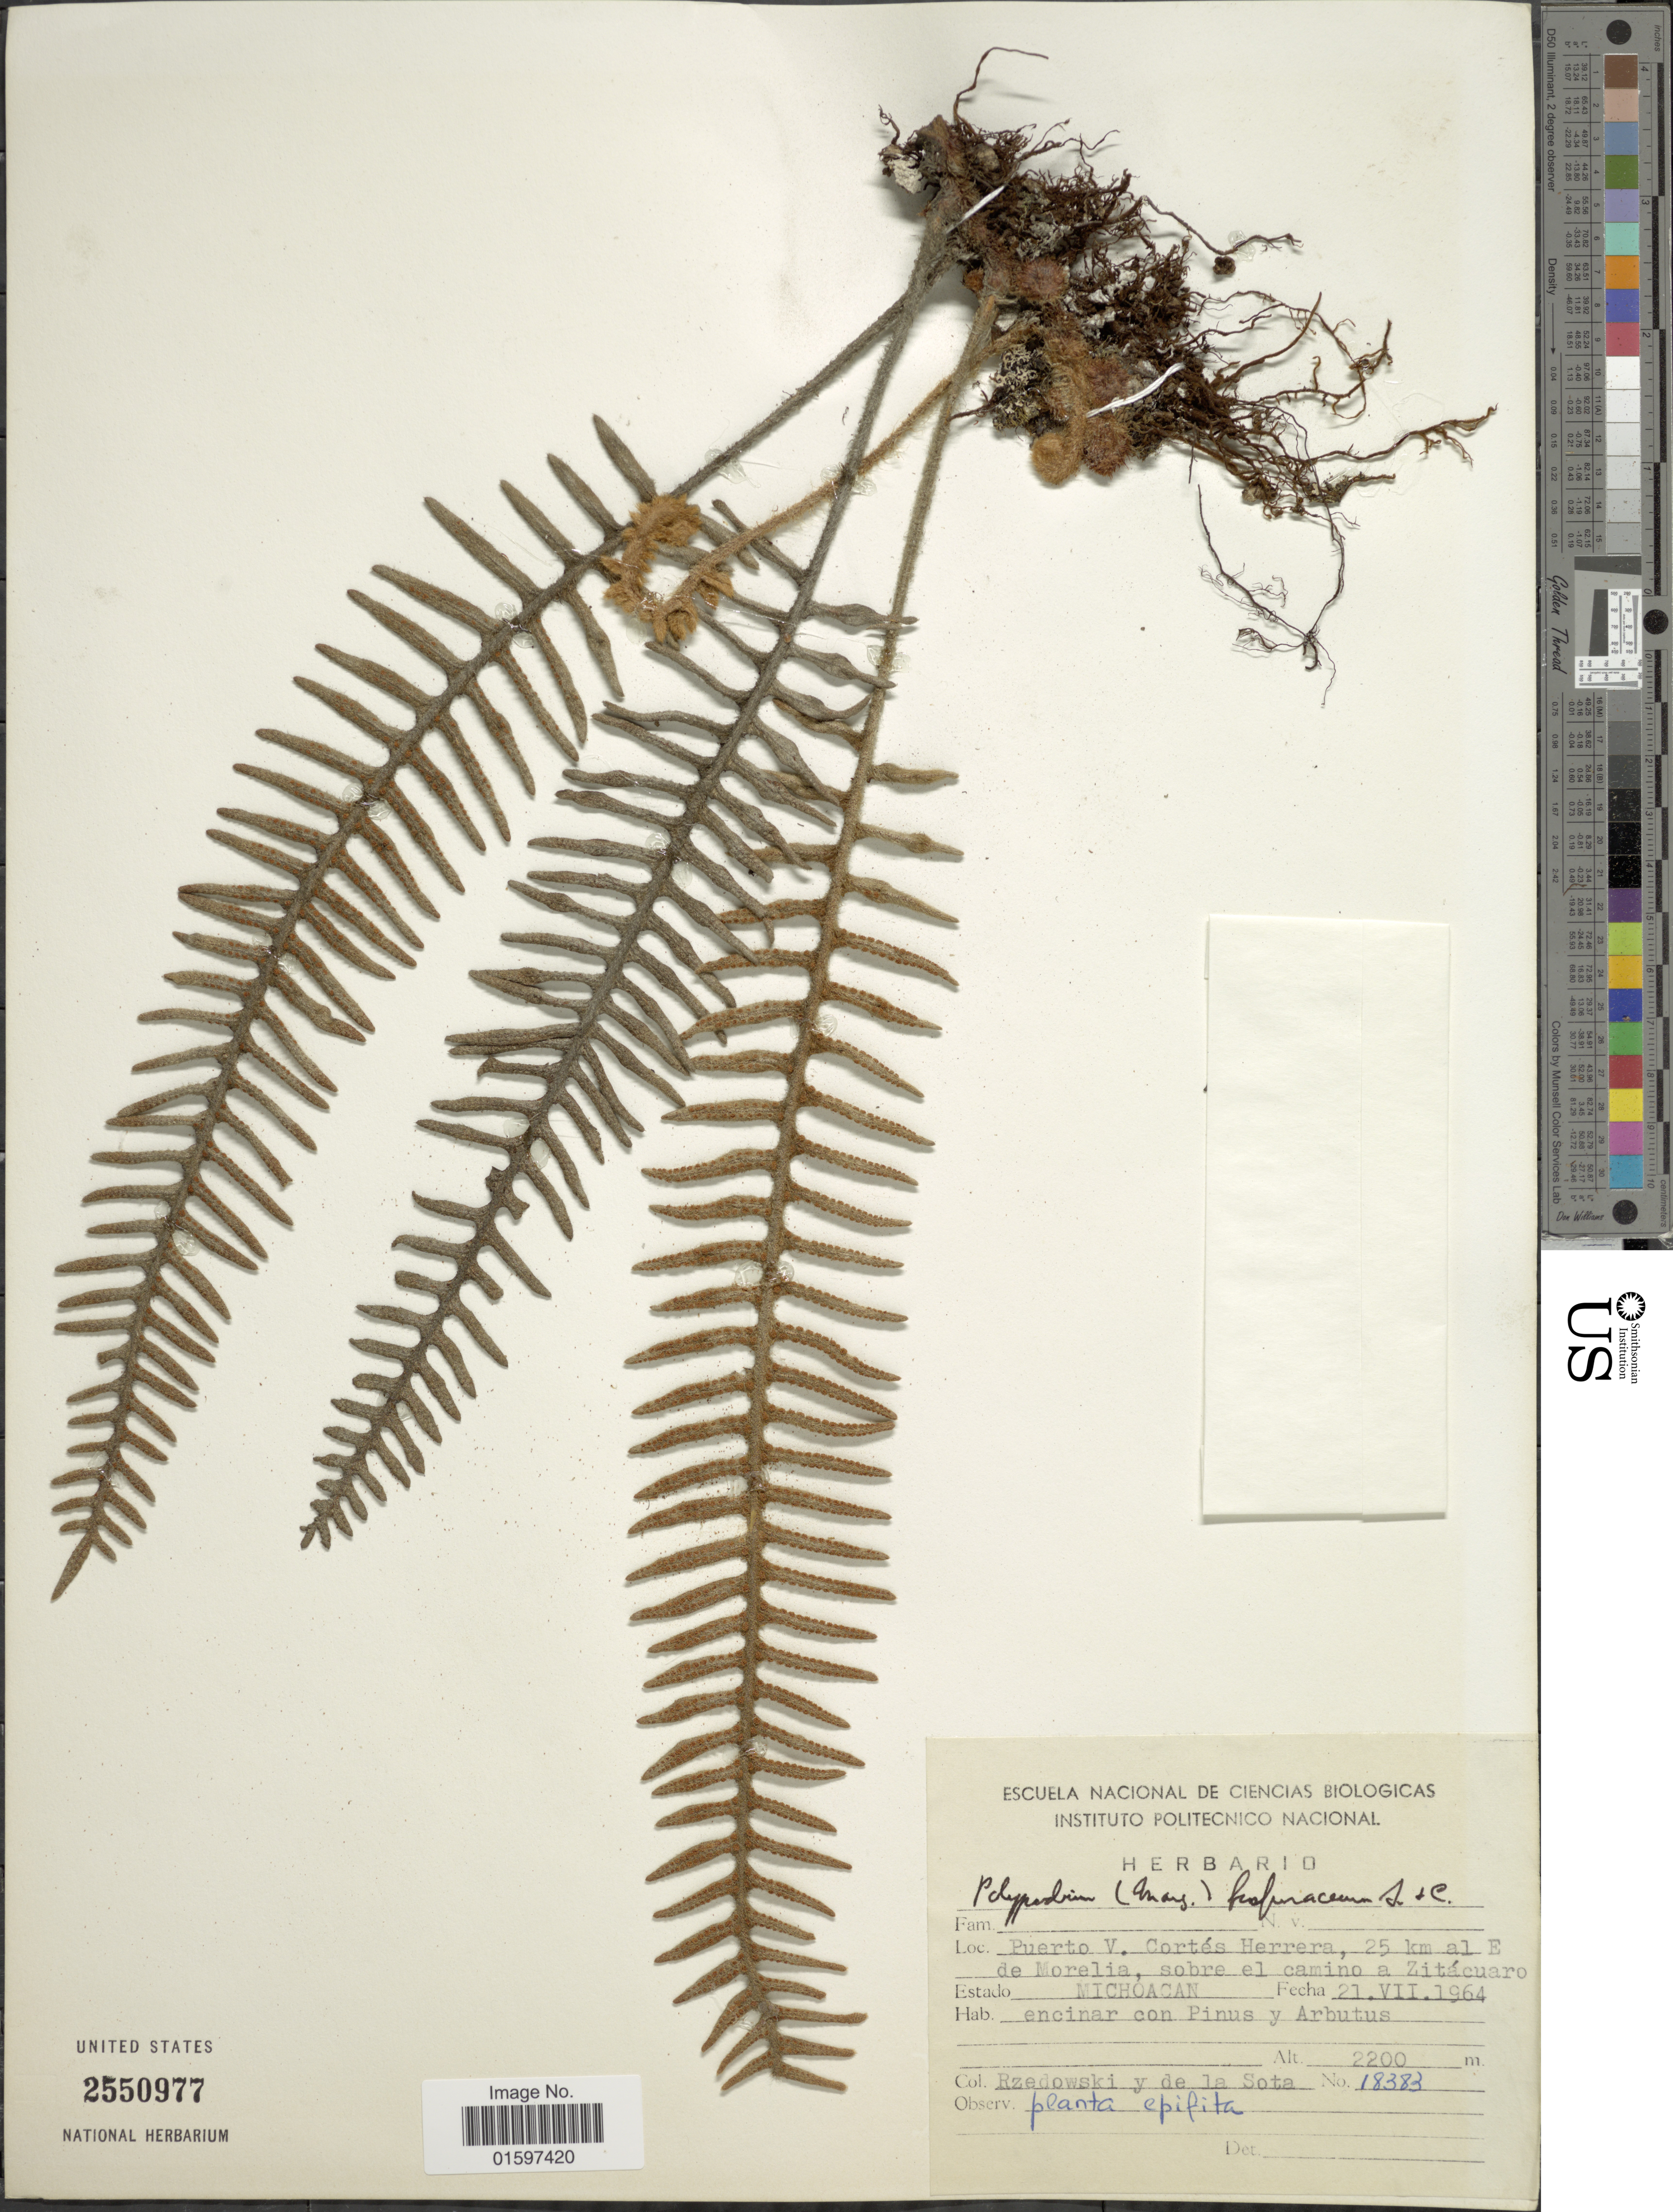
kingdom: Plantae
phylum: Tracheophyta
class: Polypodiopsida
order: Polypodiales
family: Polypodiaceae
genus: Pleopeltis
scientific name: Pleopeltis furfuracea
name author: (Schltdl. & Cham.) A.R. Sm. & Tejero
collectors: Rzedowski, -- & de la Sota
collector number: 18383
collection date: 1964-07-25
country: Mexico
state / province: Michoacán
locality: Puerto V. Cortés Herrera, 25 km al E de Morelia, sobre el camino a Zitácuaro, enciar con Pinus y Arbutus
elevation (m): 2200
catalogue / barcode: US 2550977